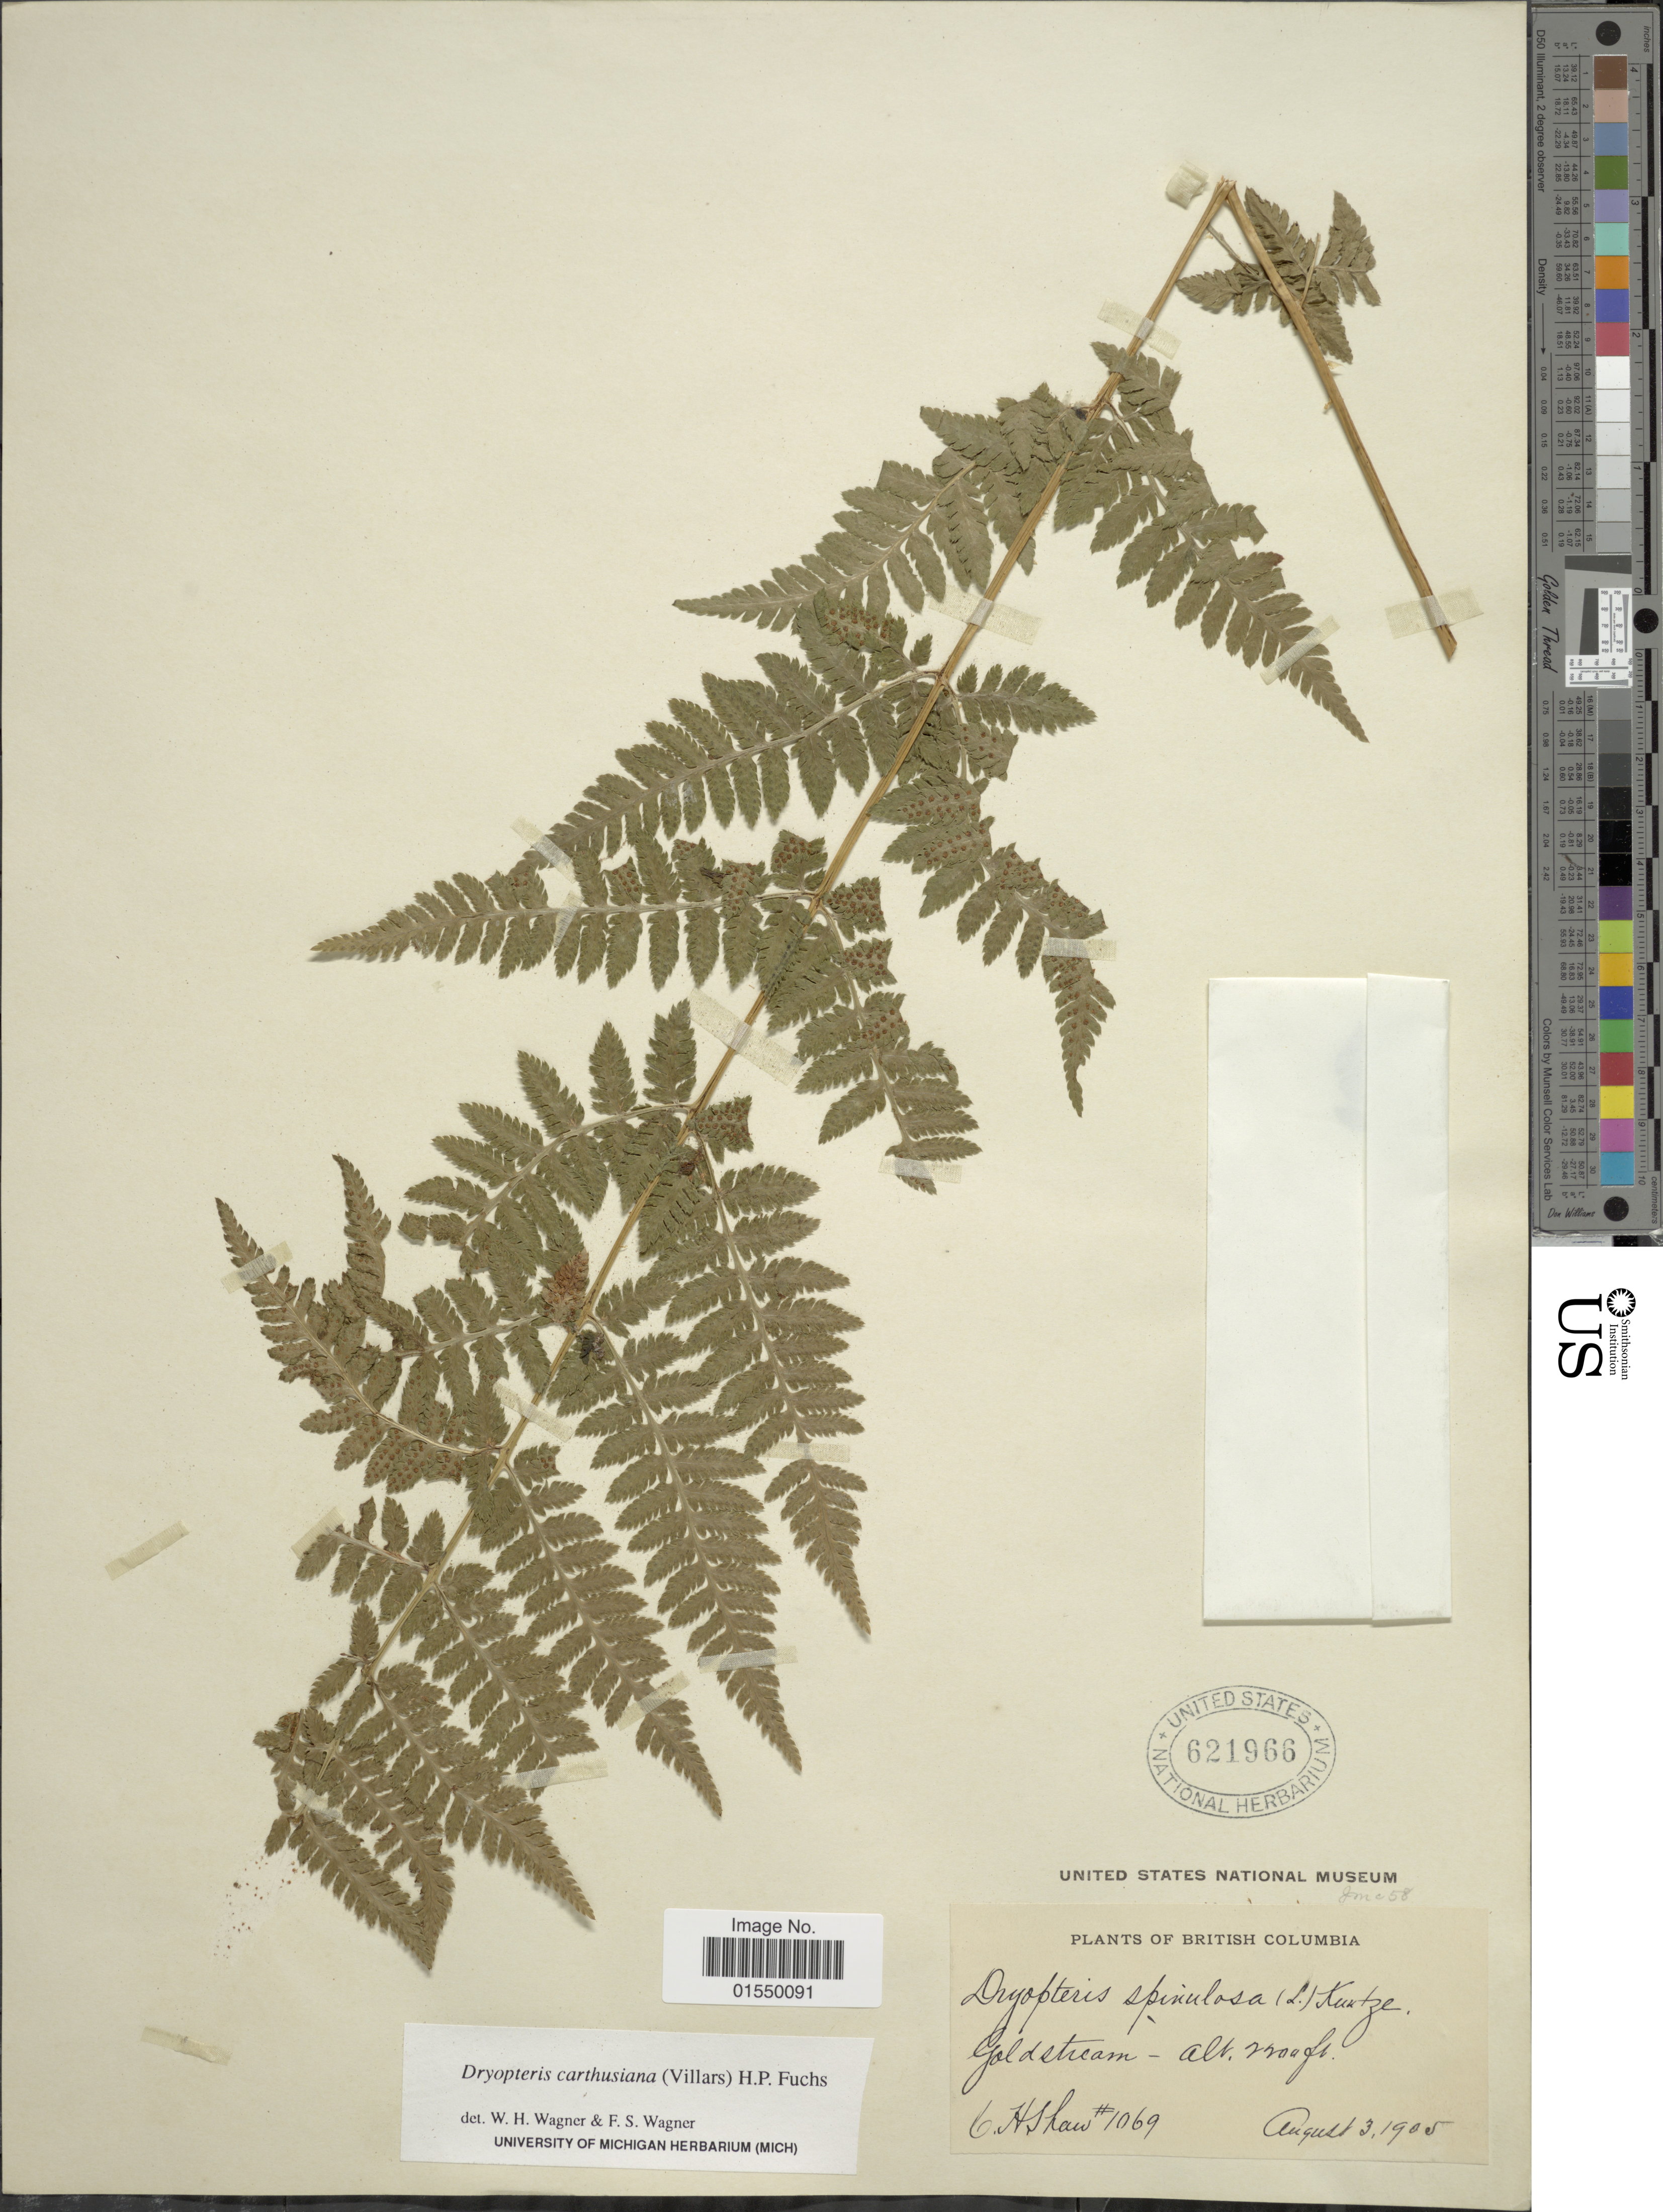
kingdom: Plantae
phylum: Tracheophyta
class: Polypodiopsida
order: Polypodiales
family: Dryopteridaceae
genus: Dryopteris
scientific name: Dryopteris carthusiana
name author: (Villars) H.P. Fuchs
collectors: C. H. Shaw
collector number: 1069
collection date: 1905-08-03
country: Canada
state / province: British Columbia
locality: Goldstream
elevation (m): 671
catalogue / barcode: US 621966